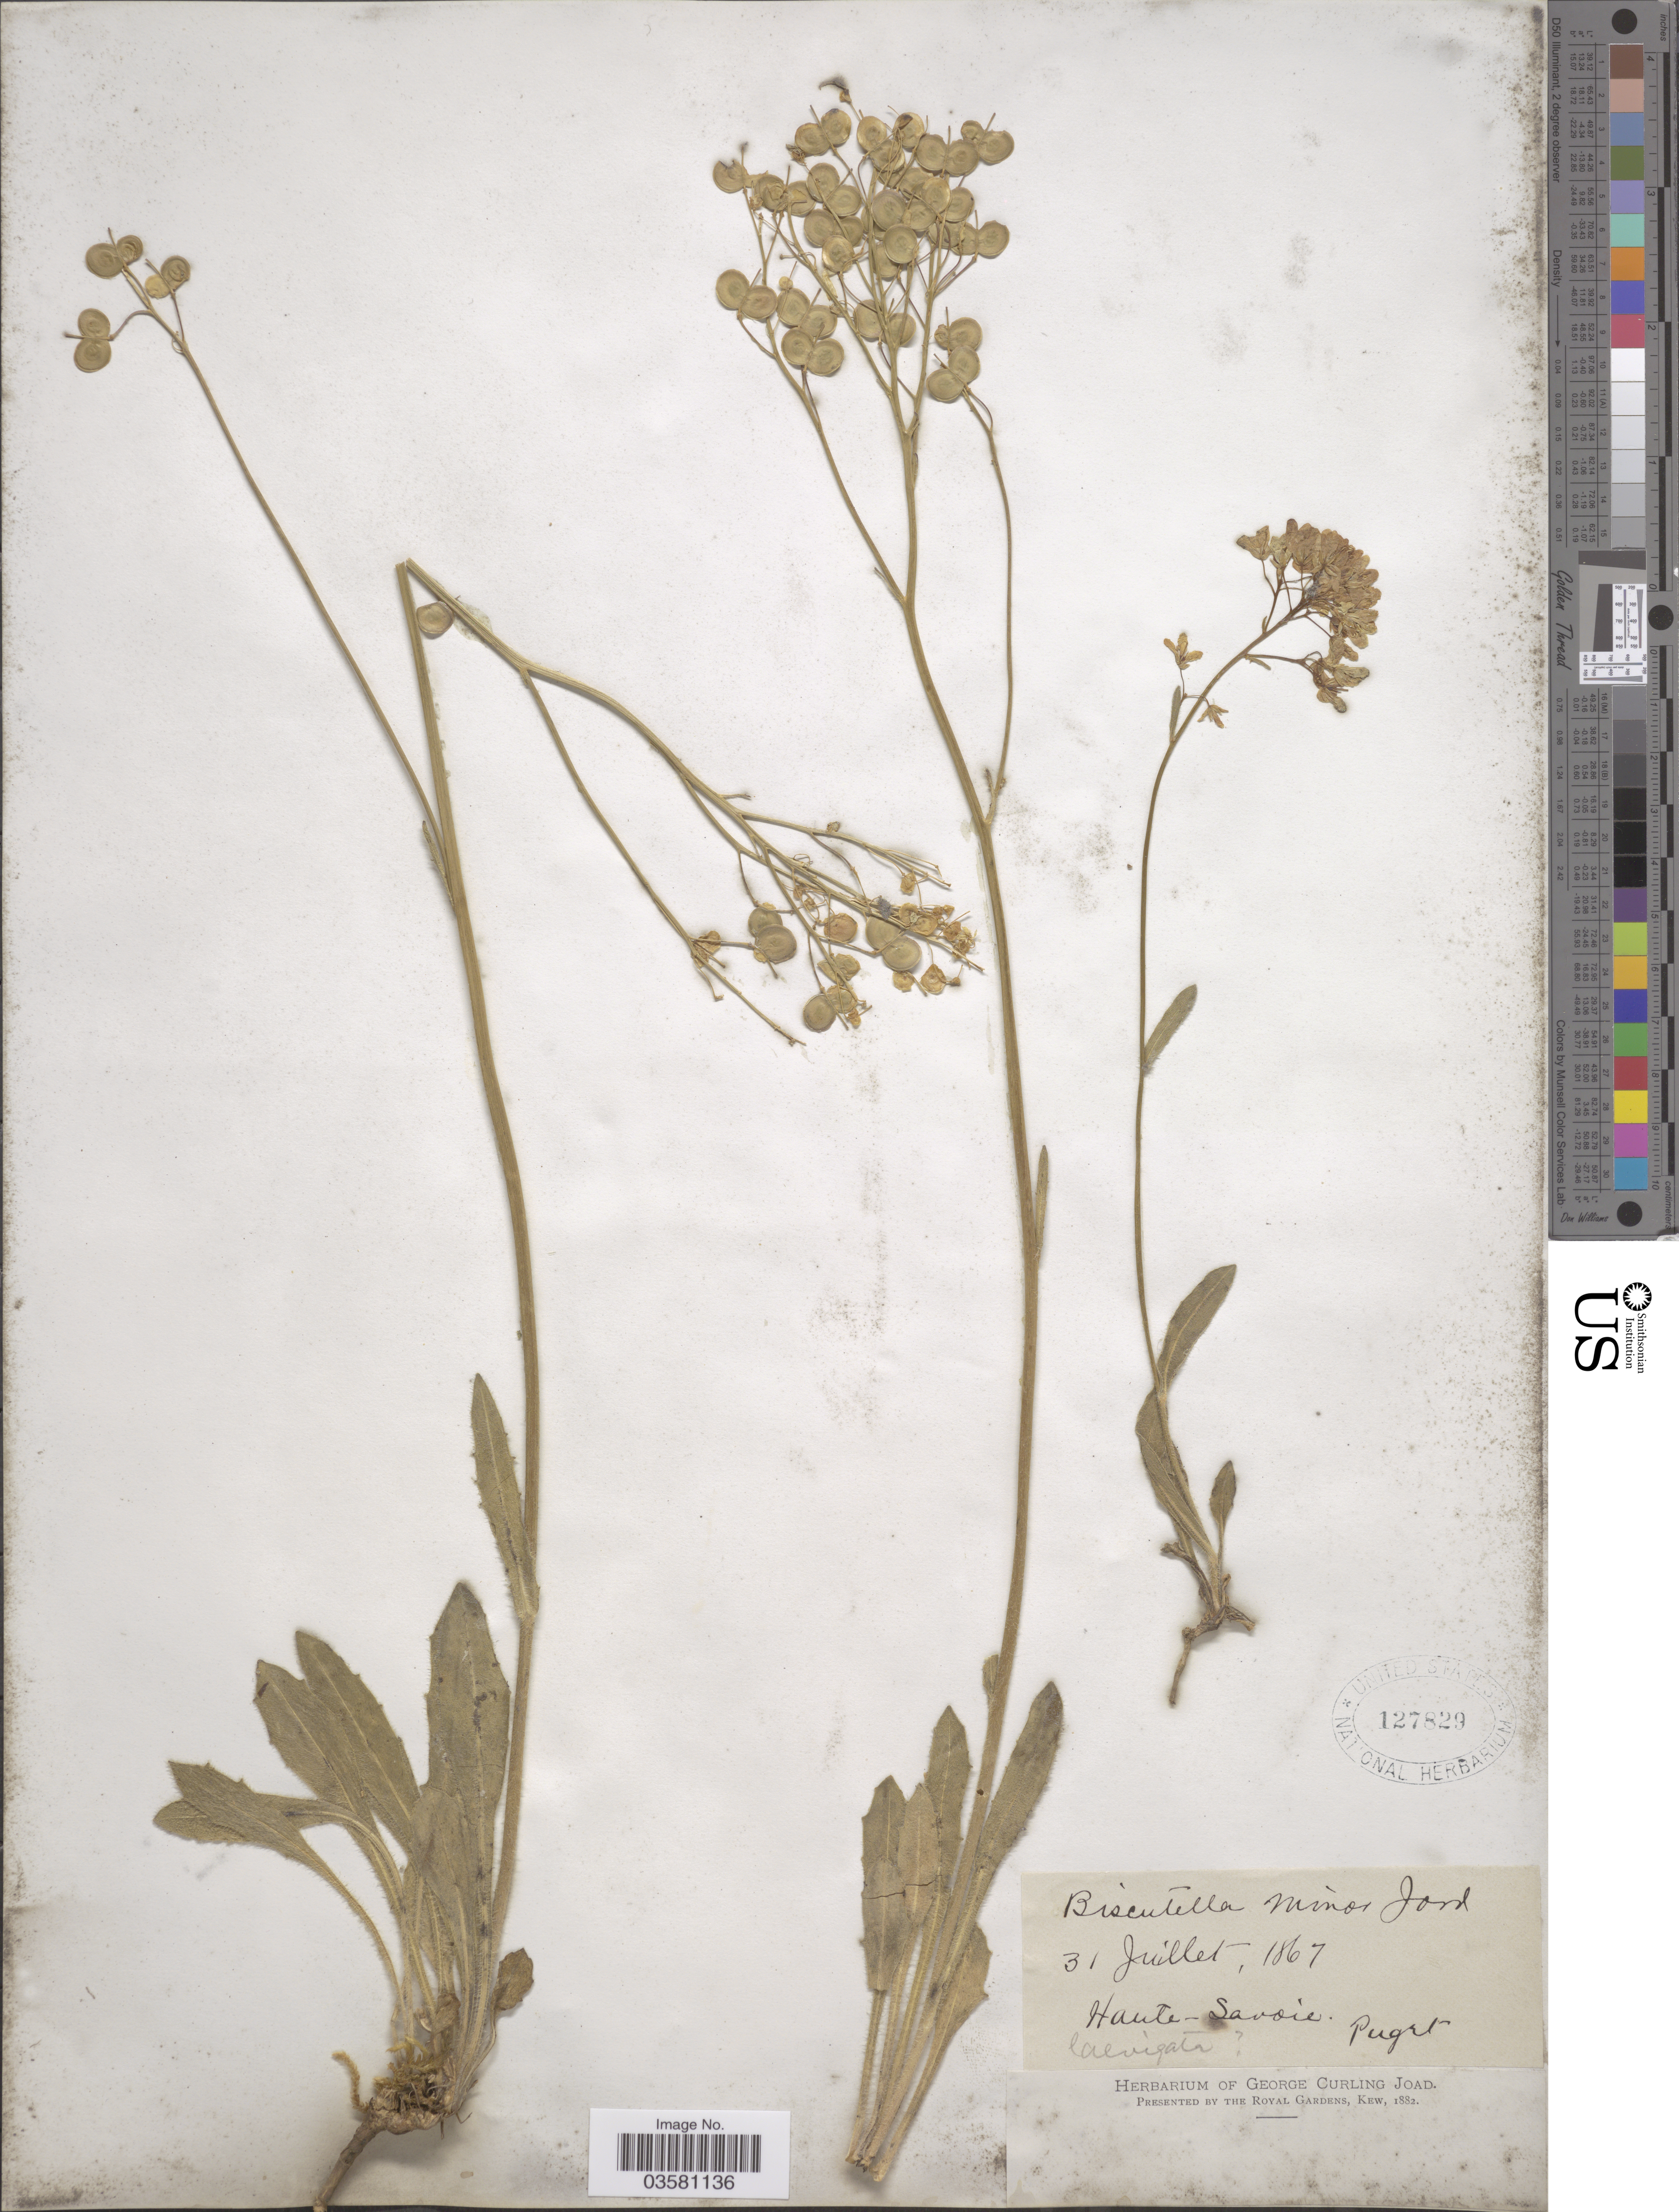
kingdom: Plantae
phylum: Tracheophyta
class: Magnoliopsida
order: Brassicales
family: Brassicaceae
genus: Biscutella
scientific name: Biscutella minor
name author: Jord.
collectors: -. Puget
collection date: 1867-07-31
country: France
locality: Haute-Savoie.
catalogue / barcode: US 127829